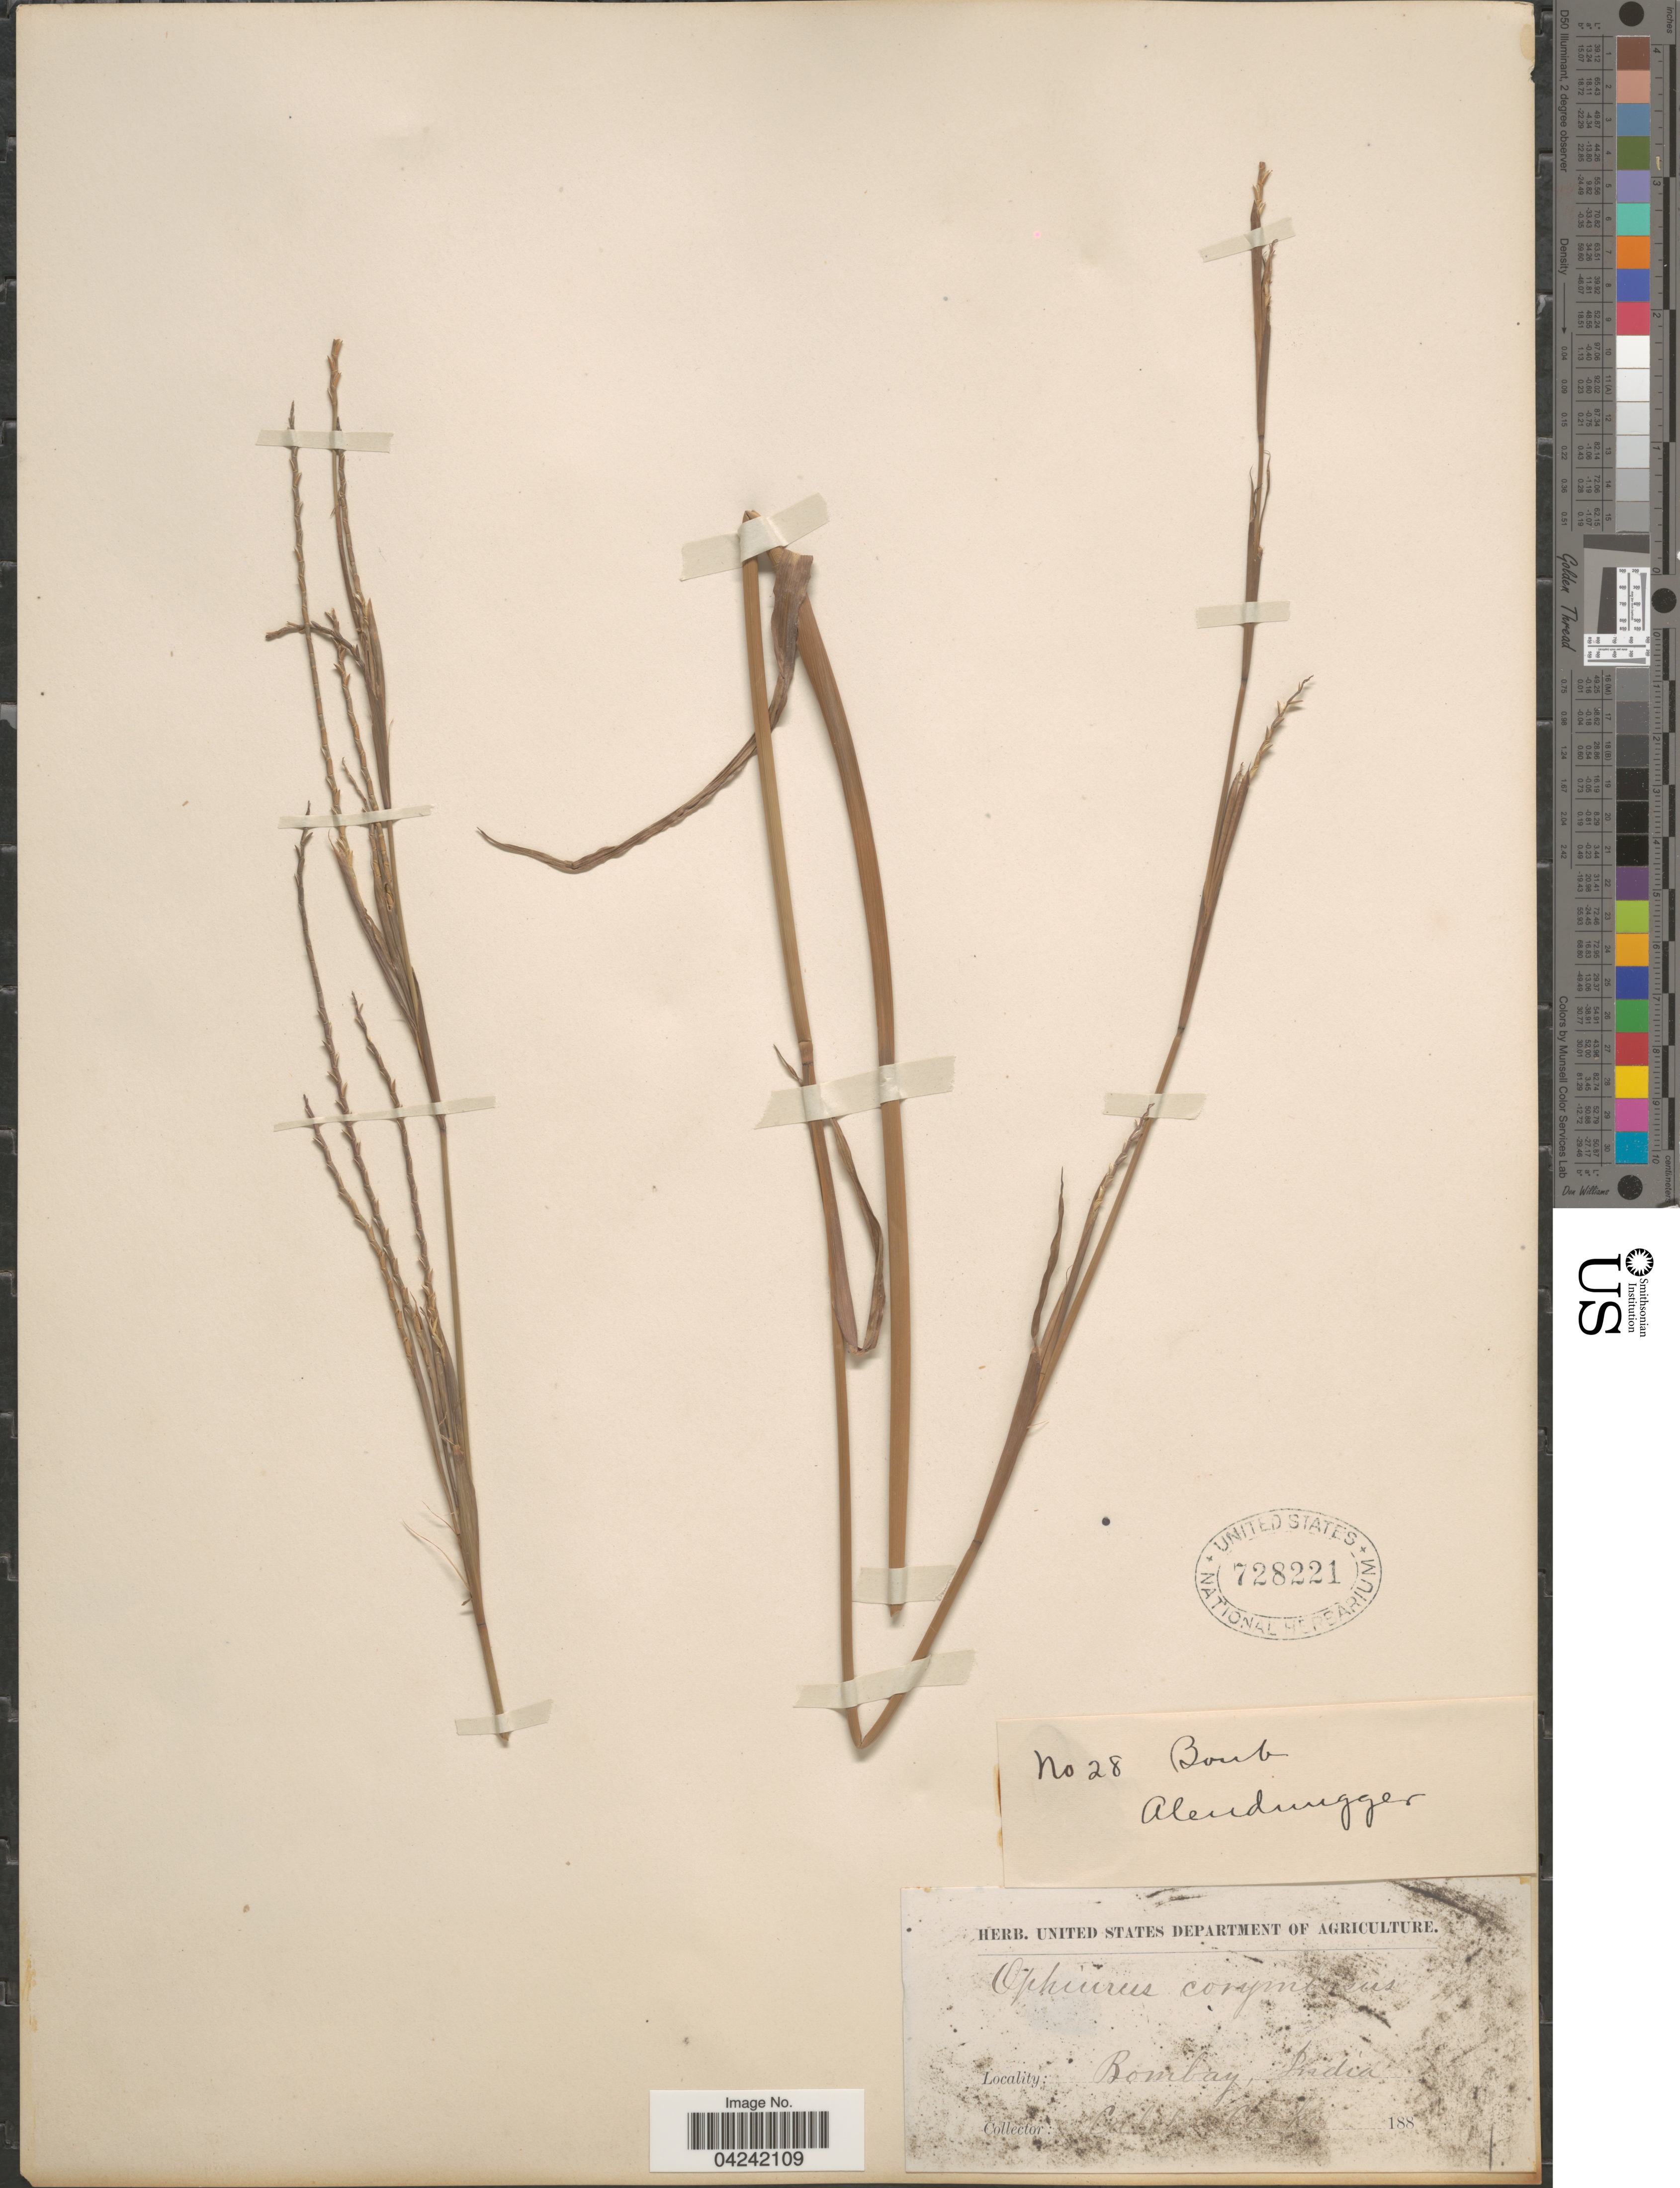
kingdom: Plantae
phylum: Tracheophyta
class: Liliopsida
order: Poales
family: Poaceae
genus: Ophiuros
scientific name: Ophiuros exaltatus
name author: (L.) Kuntze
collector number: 28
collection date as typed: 188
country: India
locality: Bombay. Alendungger.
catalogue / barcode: US 728221